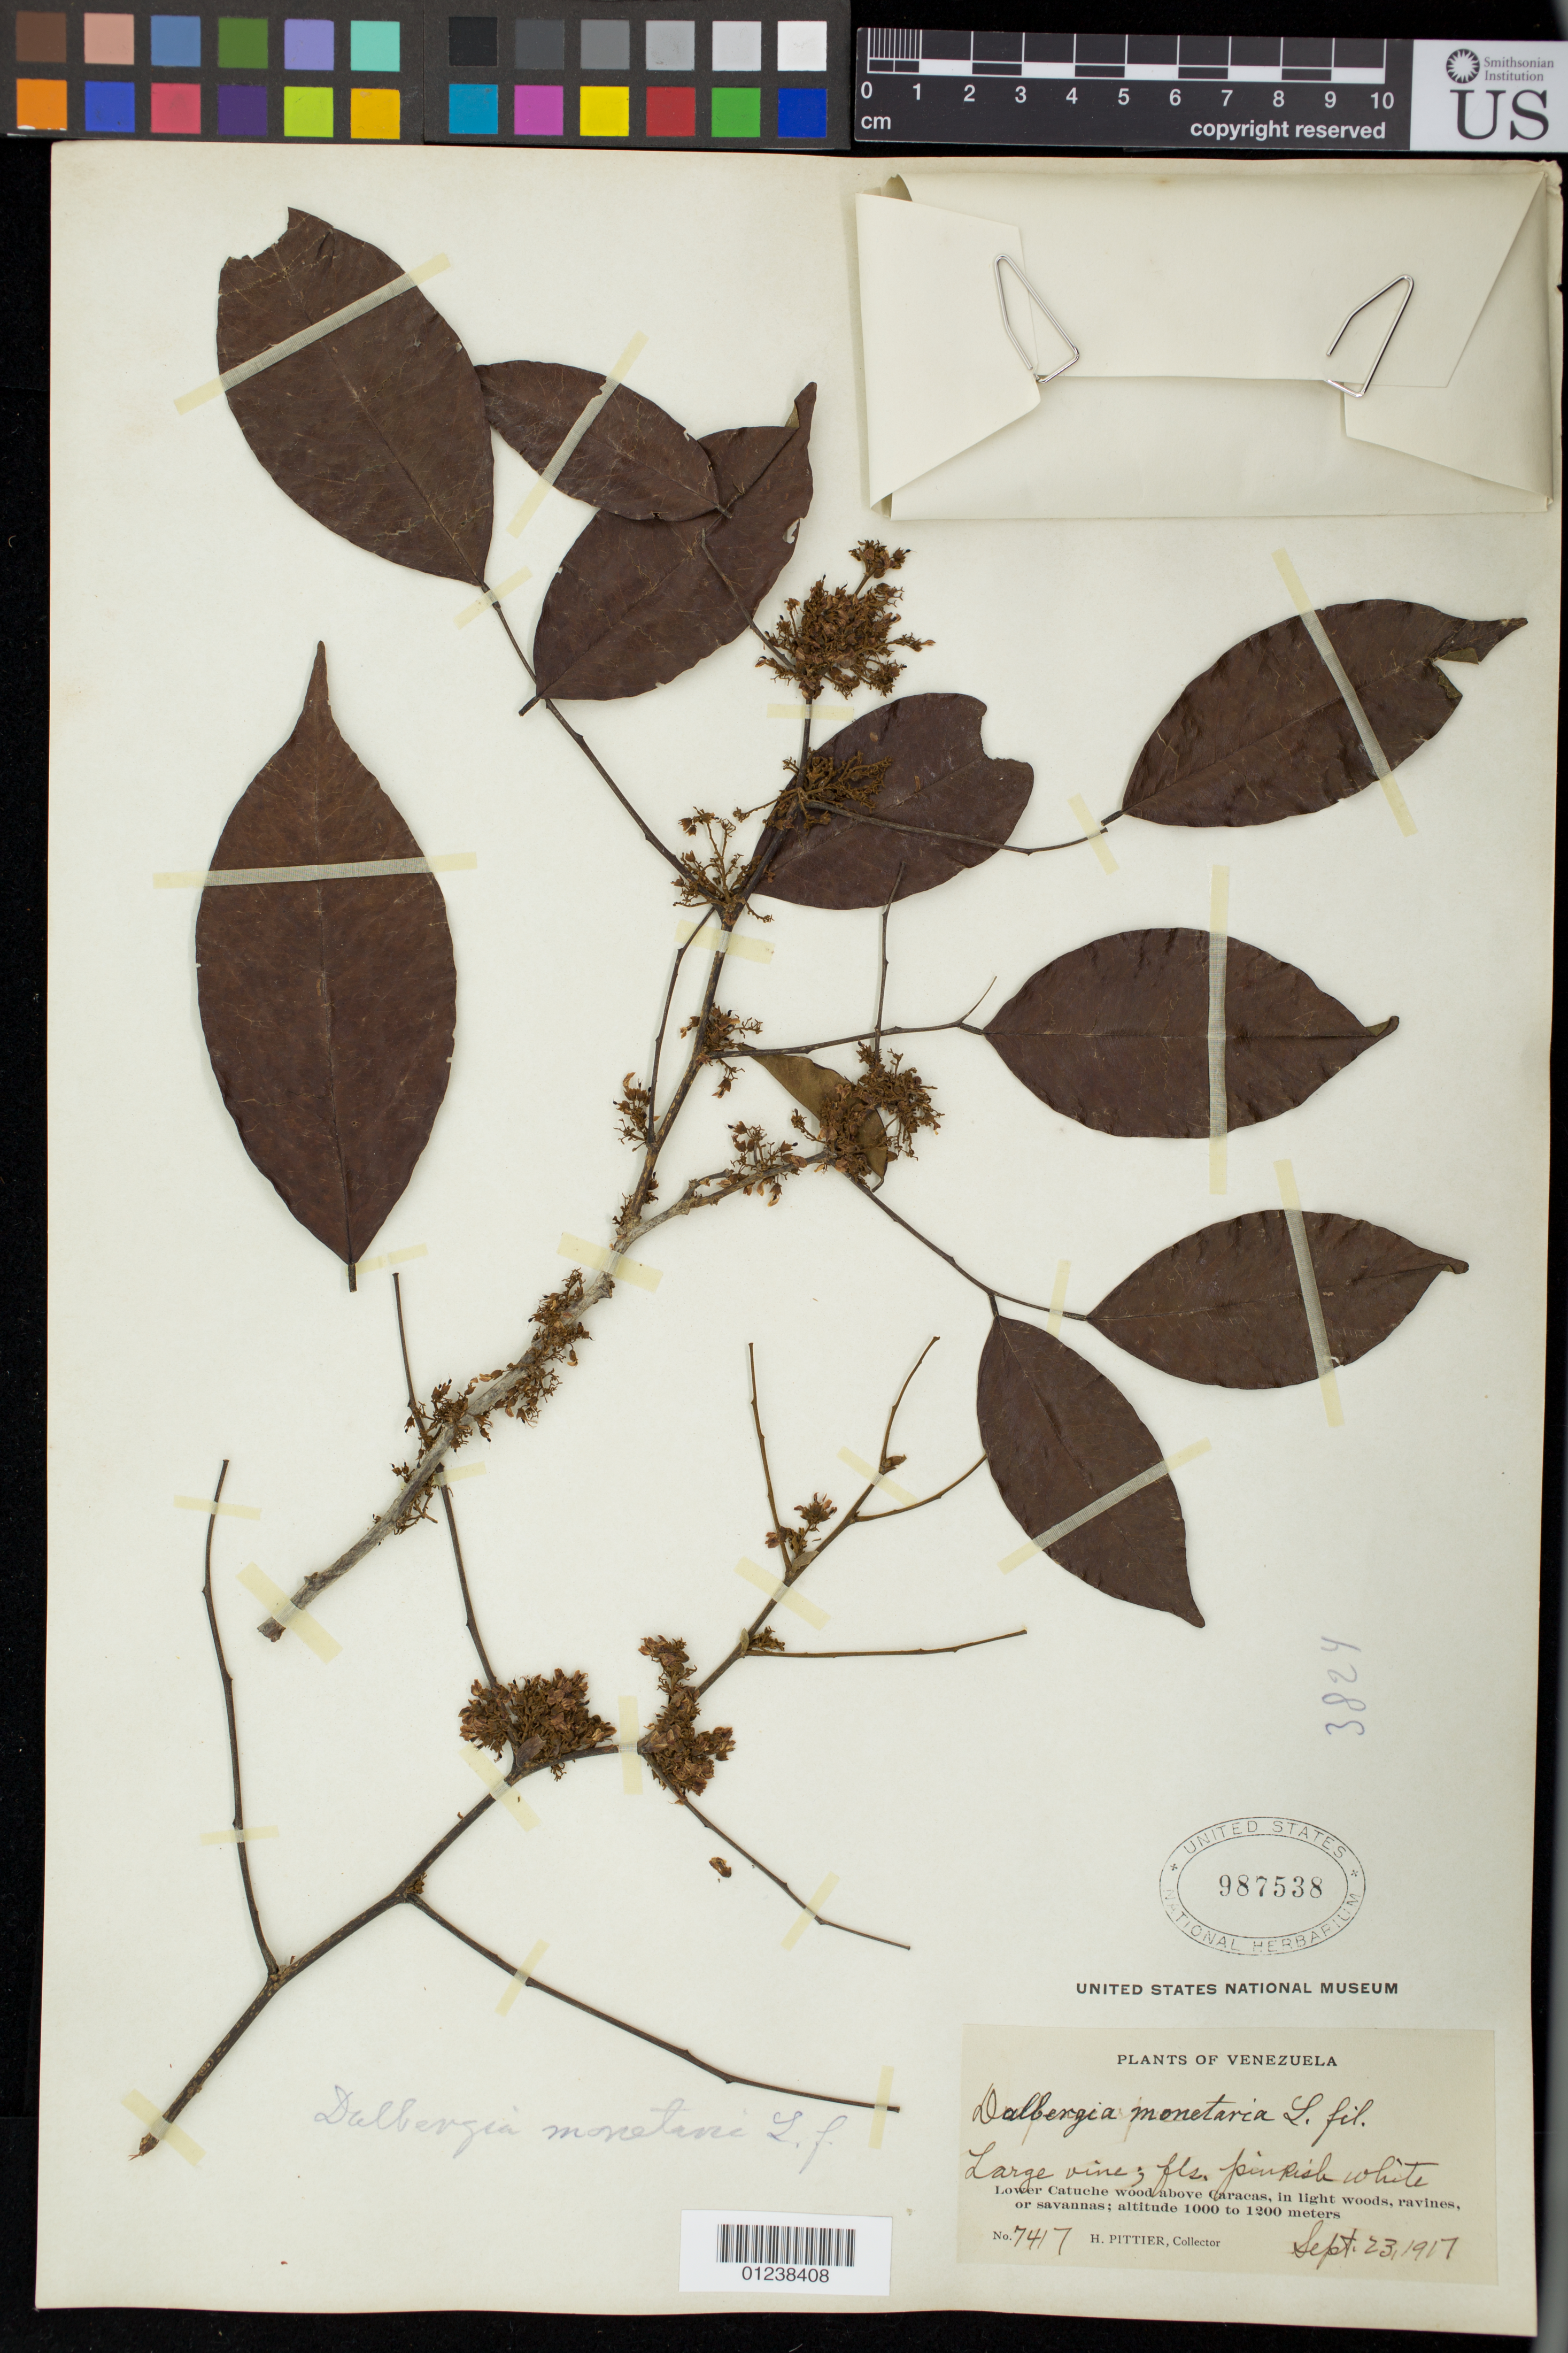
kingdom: Plantae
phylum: Tracheophyta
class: Magnoliopsida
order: Fabales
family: Fabaceae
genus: Dalbergia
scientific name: Dalbergia monetaria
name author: L. f.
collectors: H. F. Pittier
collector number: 7417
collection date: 1917-09-23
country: Venezuela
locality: Lower Catuche wood above Caracas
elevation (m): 1000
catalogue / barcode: US 987538